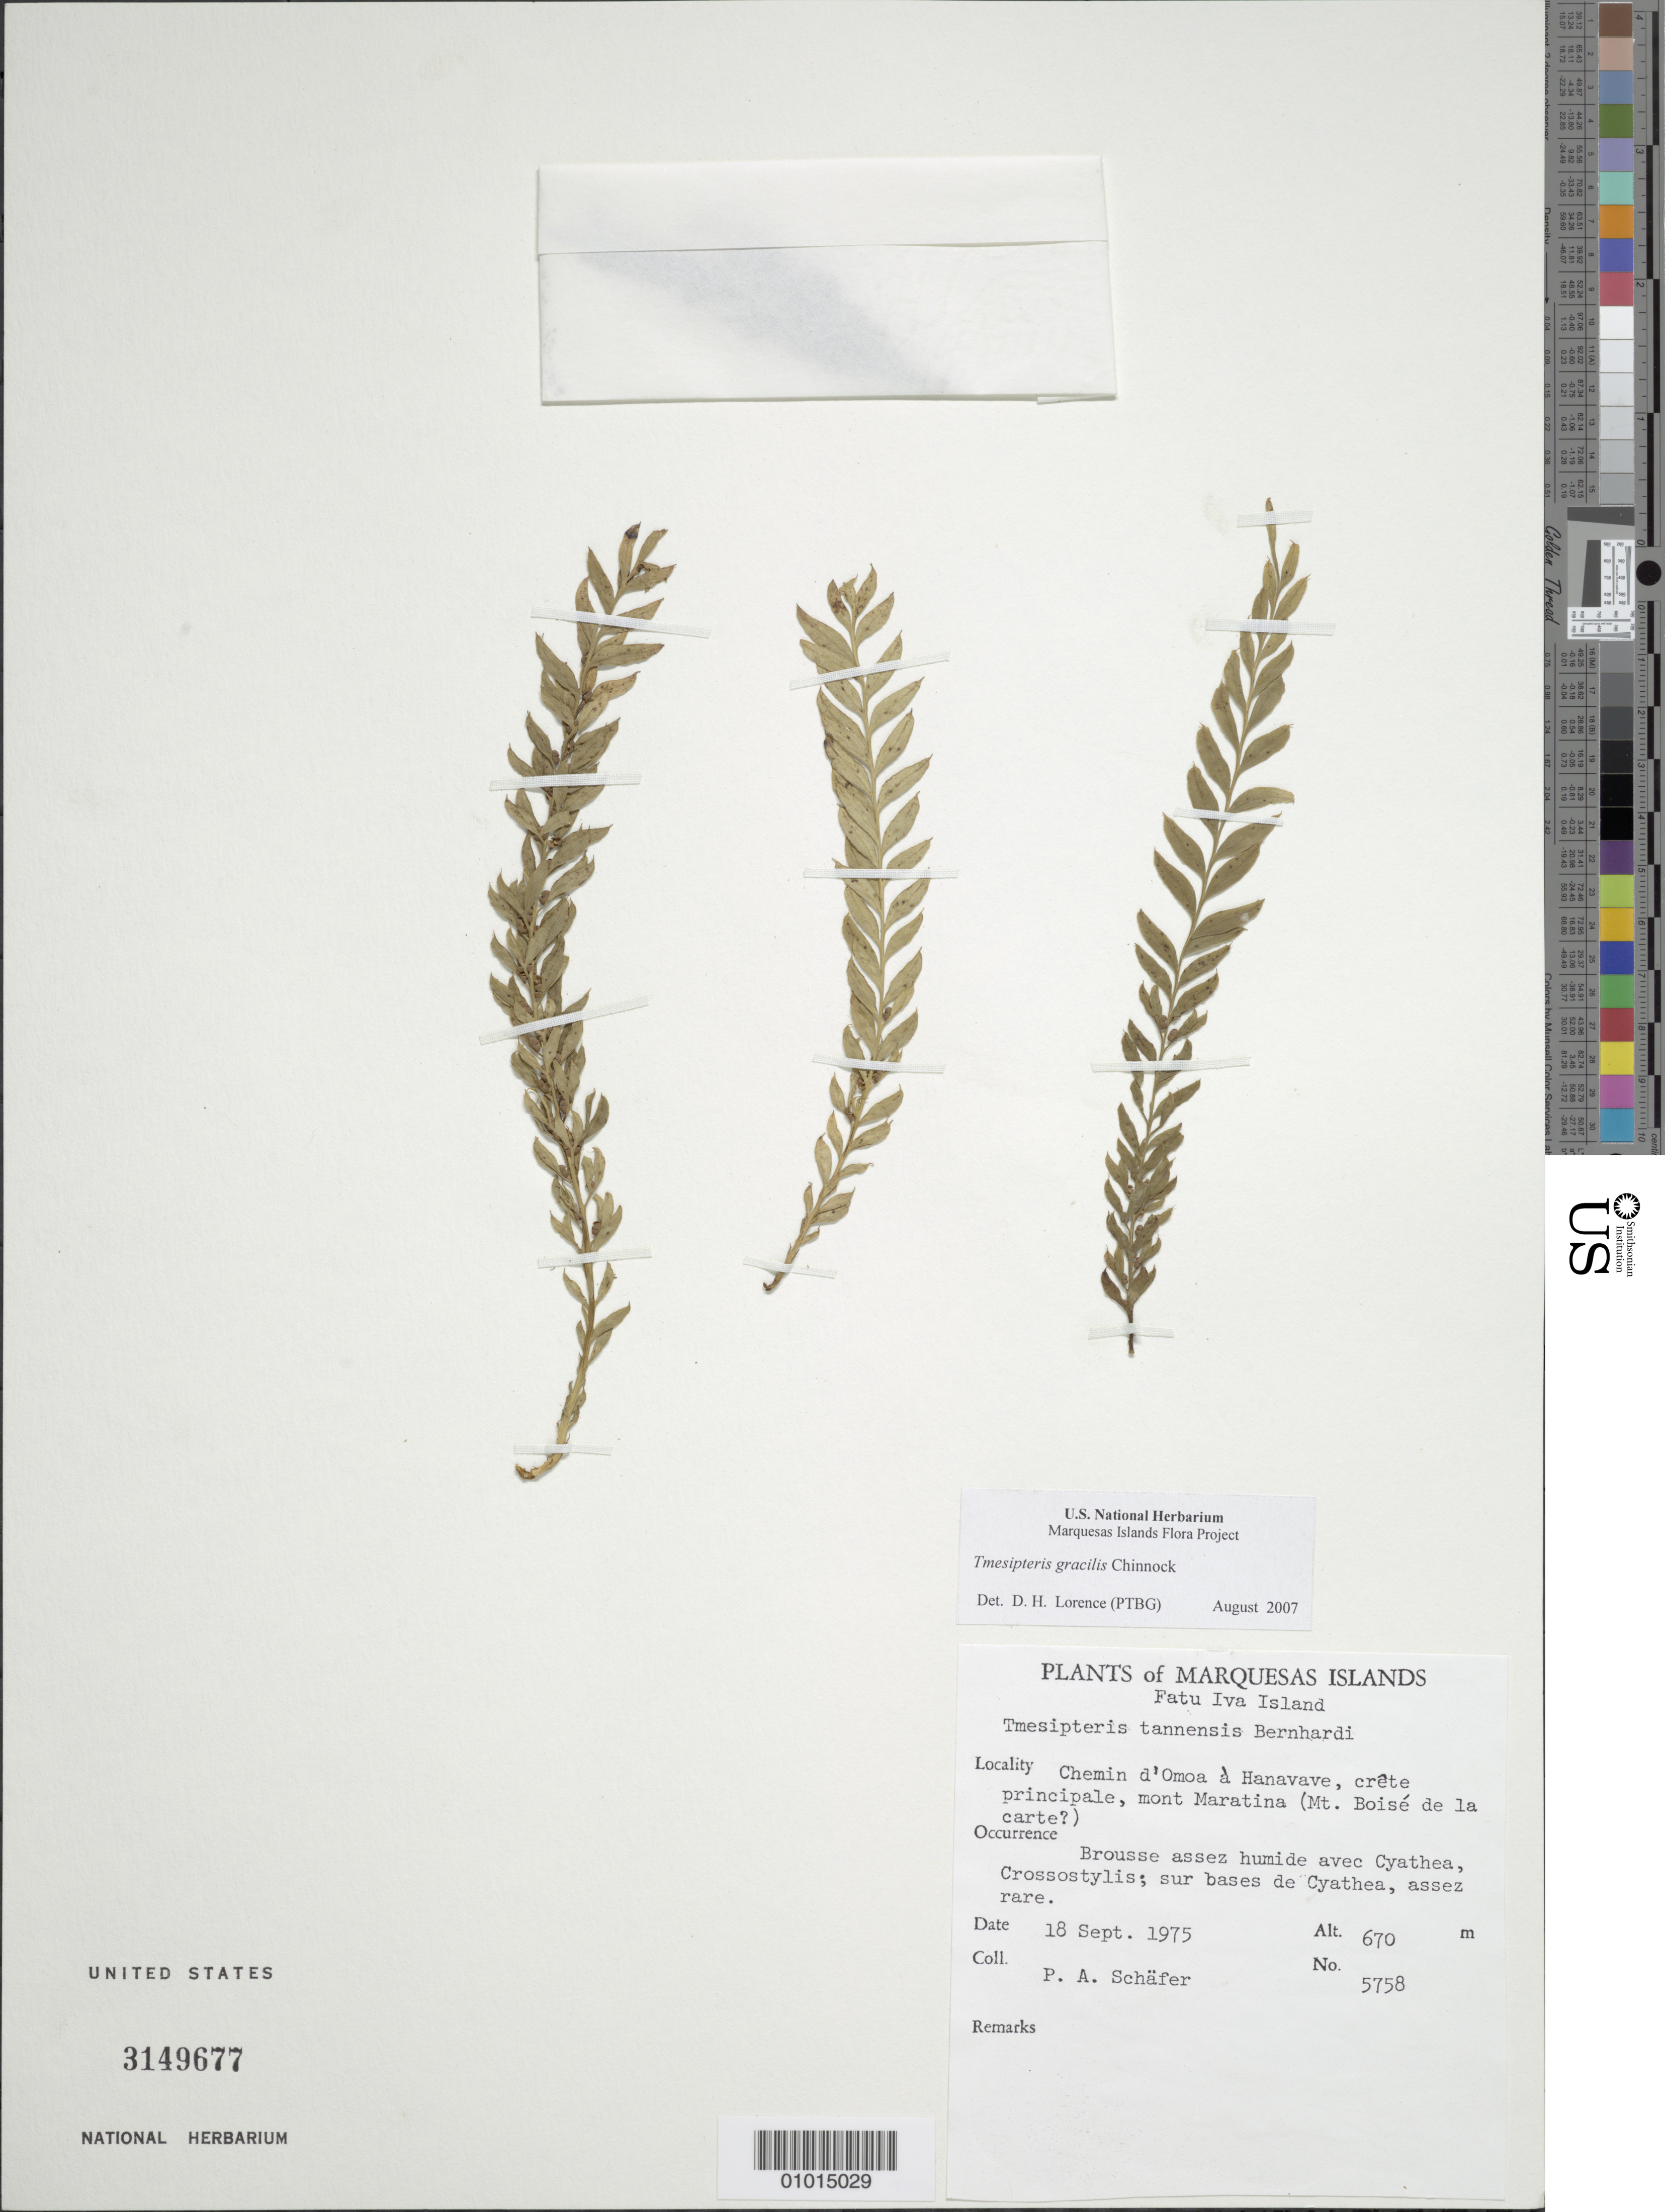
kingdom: Plantae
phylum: Tracheophyta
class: Polypodiopsida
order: Psilotales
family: Psilotaceae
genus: Tmesipteris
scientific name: Tmesipteris gracilis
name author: Chinnock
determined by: Lorence, David H., (PTBG), National Tropical Botanical Garden (UNITED STATES)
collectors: P. A. Schäfer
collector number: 5758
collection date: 1975-09-18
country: French Polynesia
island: Fatu Hiva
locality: Chemin d'Omo'a à Hanavave, crête principale, Mt. Maratina (Mt. Boisé de la carte?)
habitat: Brousse assez humide avec Cyathea, Crossostylis; sur bases de Cyathea, assez rare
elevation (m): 670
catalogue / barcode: US 3149677